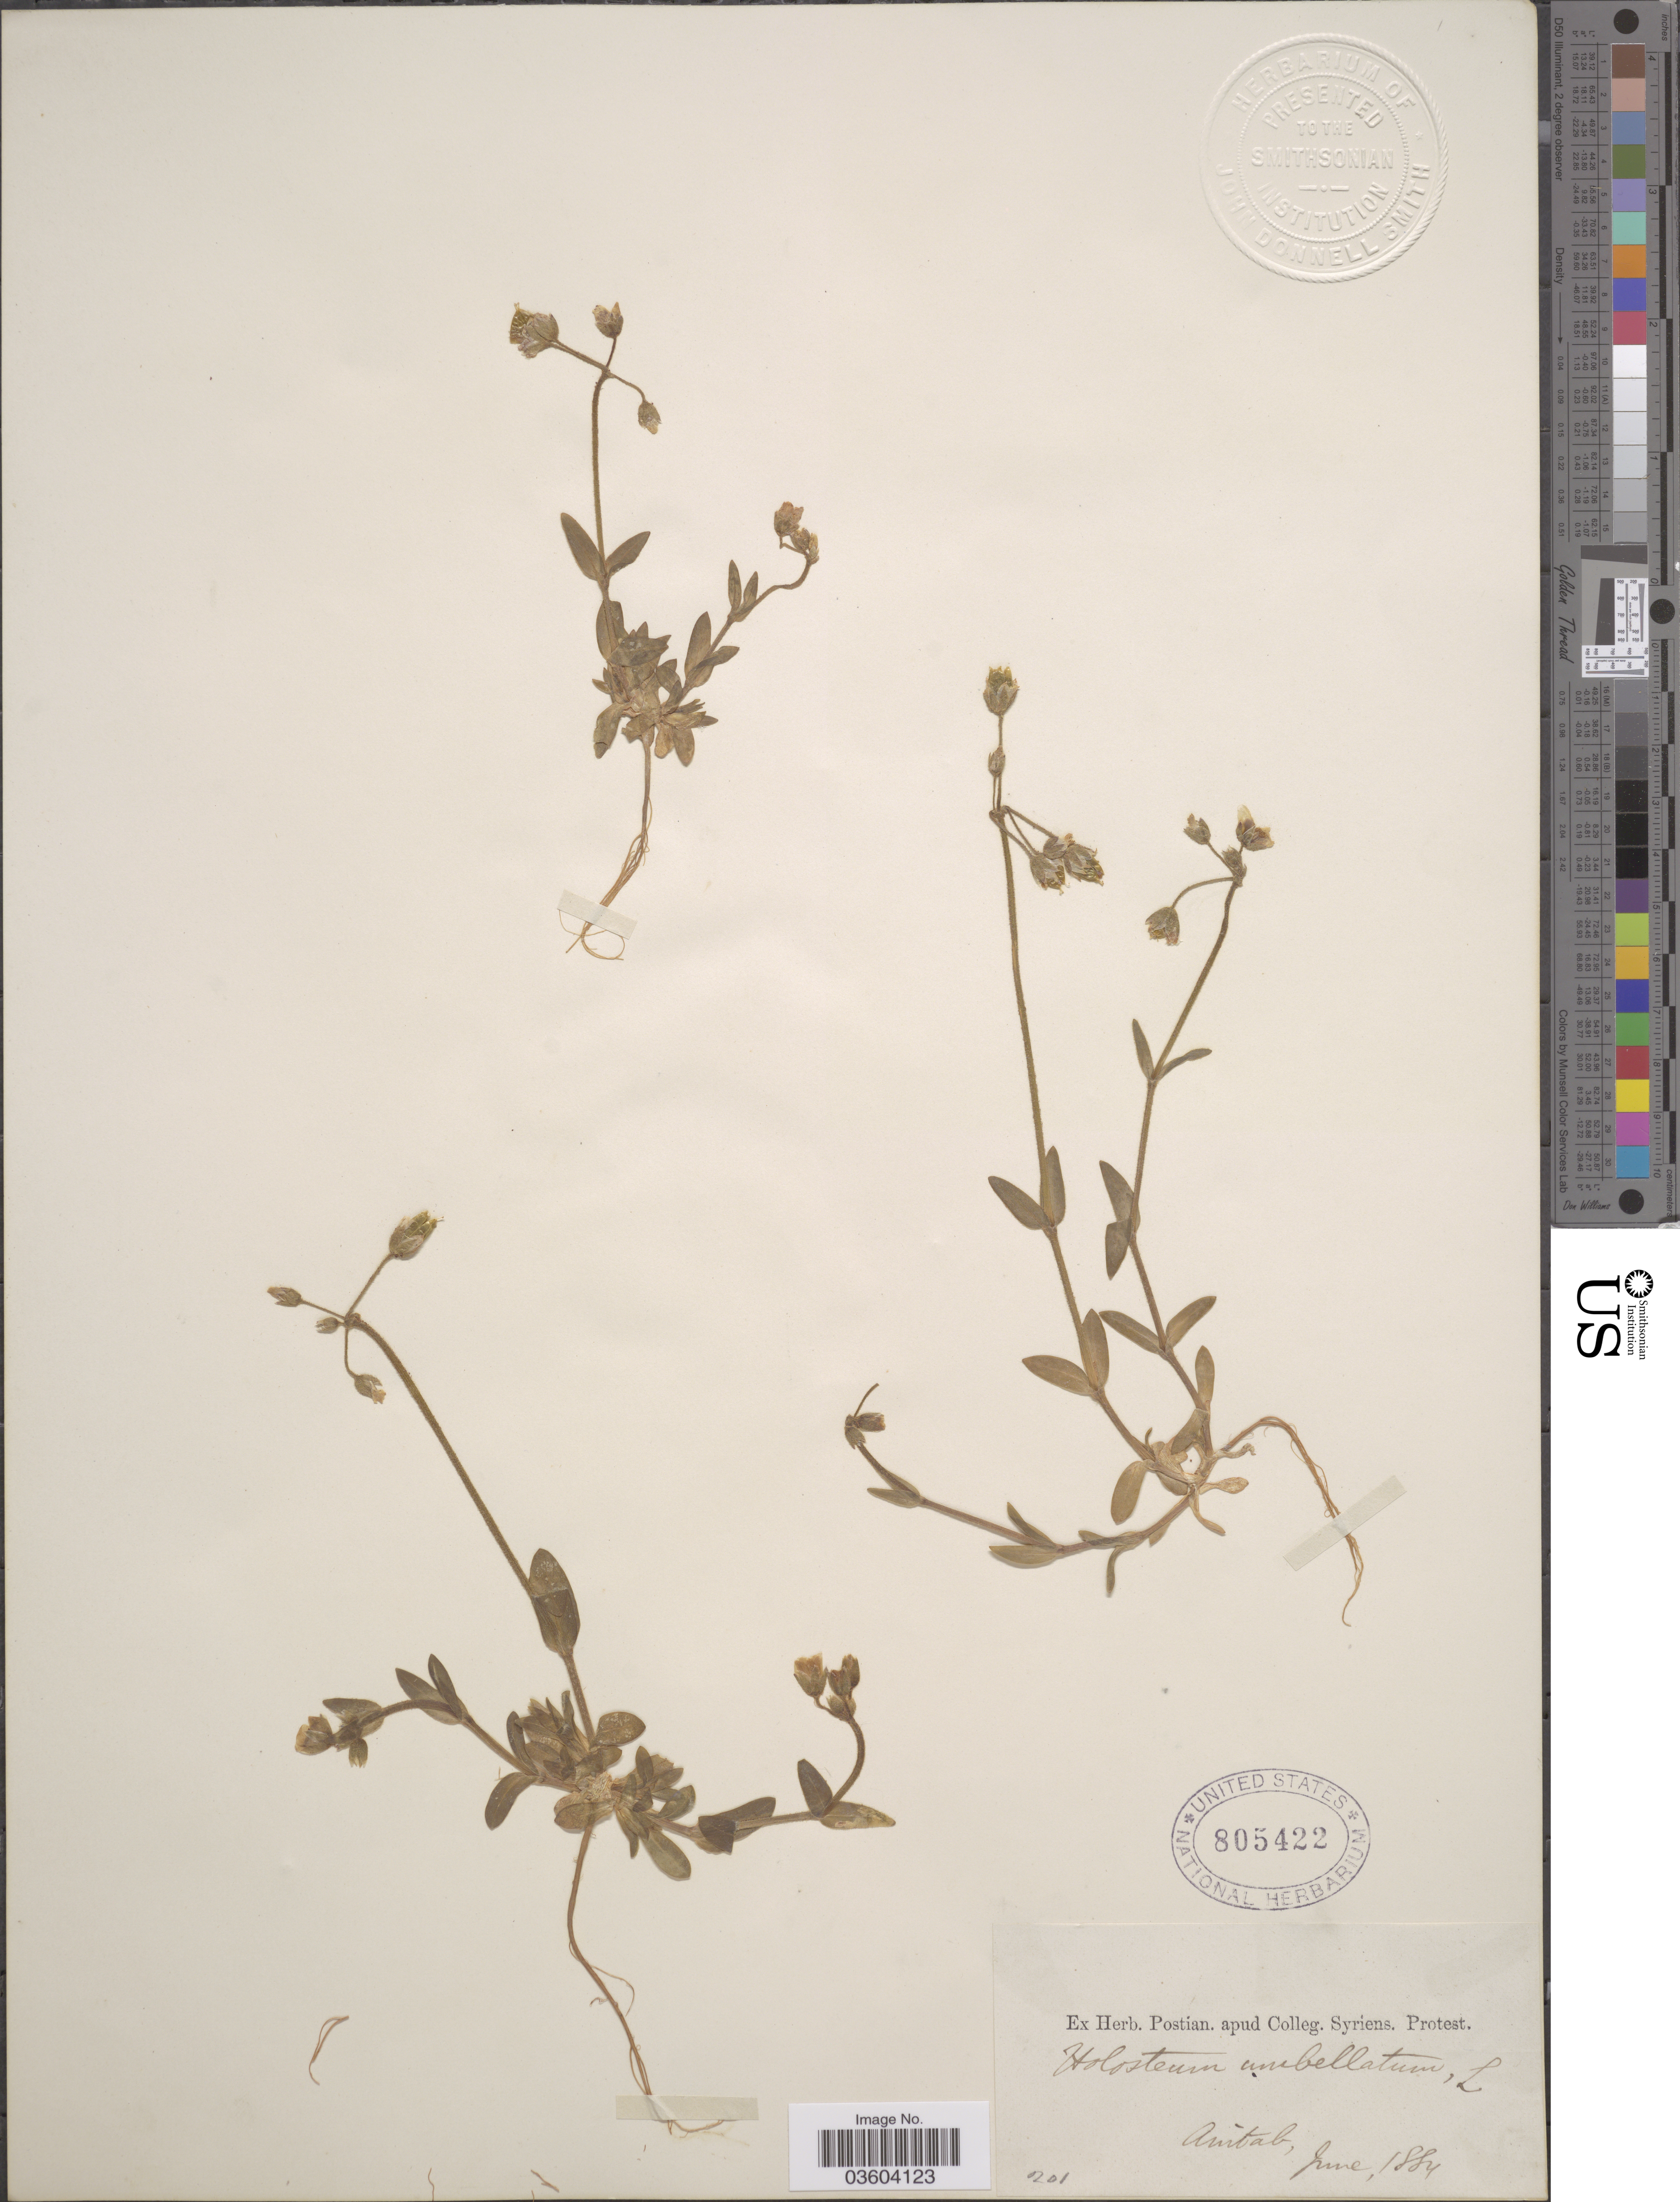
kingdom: Plantae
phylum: Tracheophyta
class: Magnoliopsida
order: Caryophyllales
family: Caryophyllaceae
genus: Holosteum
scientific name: Holosteum umbellatum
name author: L.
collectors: ex herb. Postian. apud Colleg. Syriens. Protest. USE "Fannie P. A. Shepard" (10308853) AS PRIMARY COLLECTOR INSTEAD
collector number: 201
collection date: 1884-06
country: Syria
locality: Aintab.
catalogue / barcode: US 805422